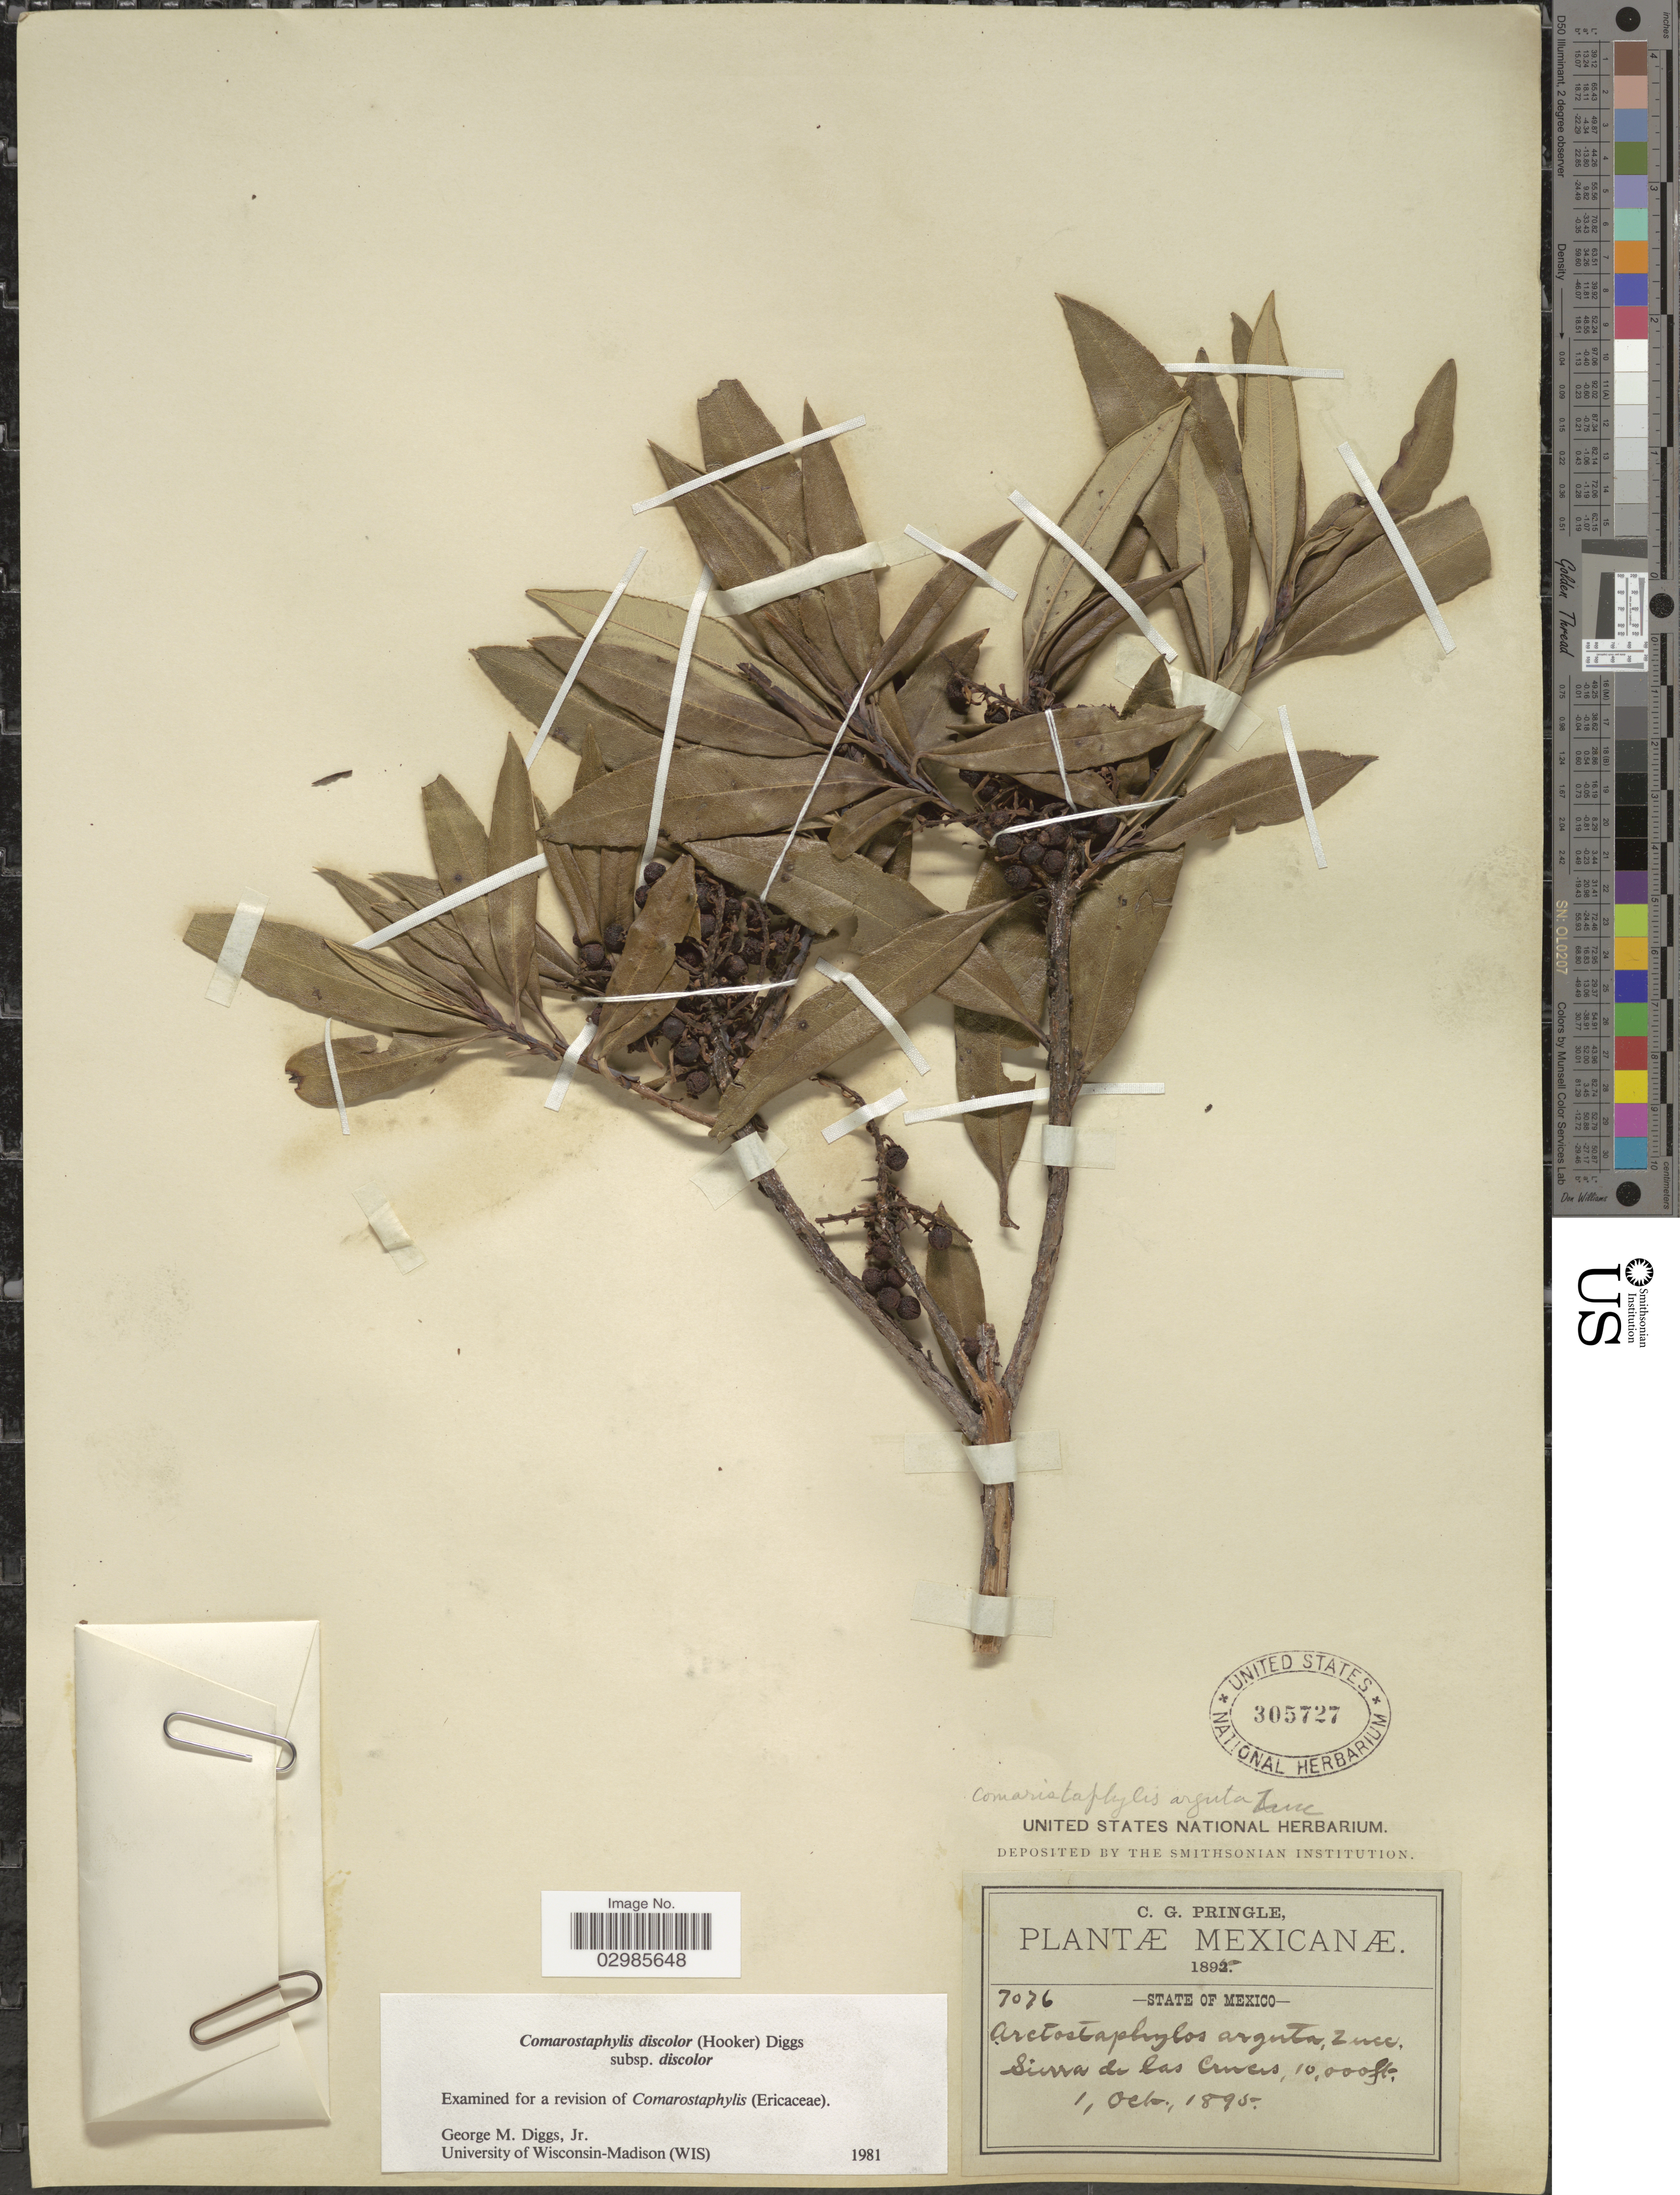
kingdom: Plantae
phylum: Tracheophyta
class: Magnoliopsida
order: Ericales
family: Ericaceae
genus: Comarostaphylis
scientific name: Comarostaphylis discolor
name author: (Hook.) Diggs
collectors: C. G. Pringle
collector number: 7076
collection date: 1895-10-01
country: Mexico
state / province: México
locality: Sierra de las Cruces.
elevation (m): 3048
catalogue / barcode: US 305727